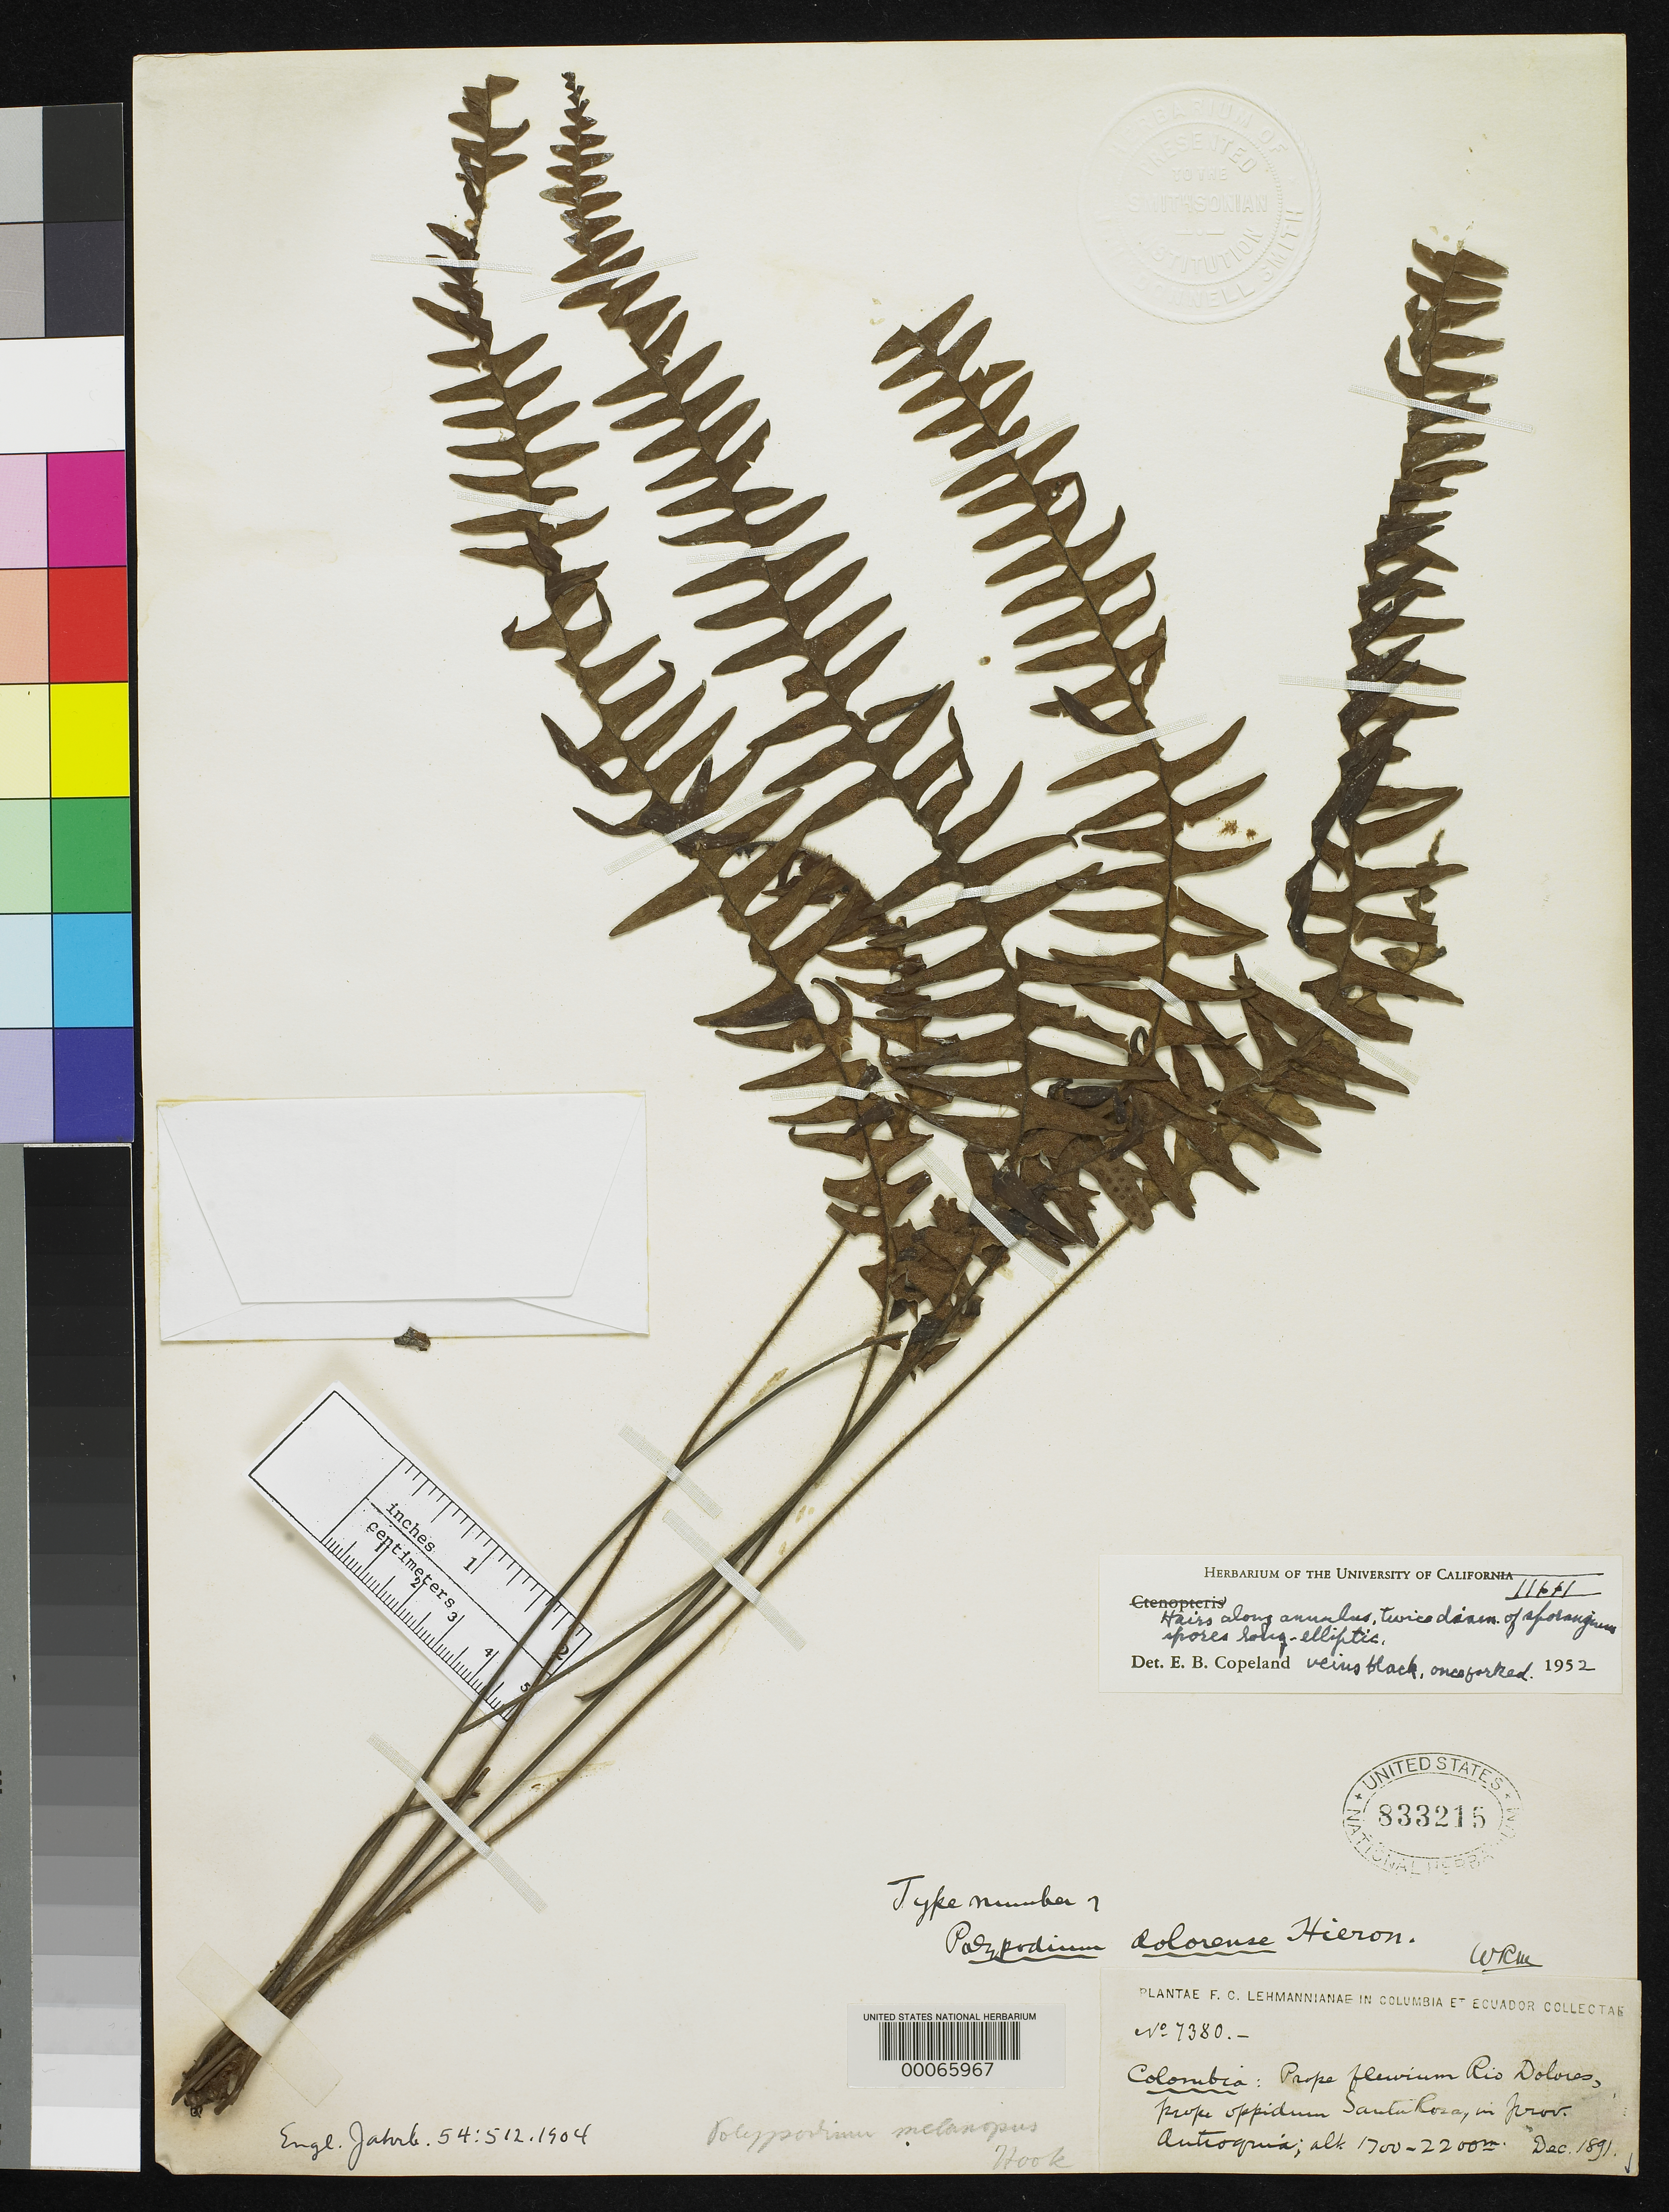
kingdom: Plantae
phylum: Tracheophyta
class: Polypodiopsida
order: Polypodiales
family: Polypodiaceae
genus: Polypodium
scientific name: Polypodium dolorense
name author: Hieron.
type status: Isotype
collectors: F. C. Lehmann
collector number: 7380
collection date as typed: Dec 1891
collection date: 1891-12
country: Colombia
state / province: Antioquia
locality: Rio Dolores, Santa Rosa.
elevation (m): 1700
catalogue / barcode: US 833215